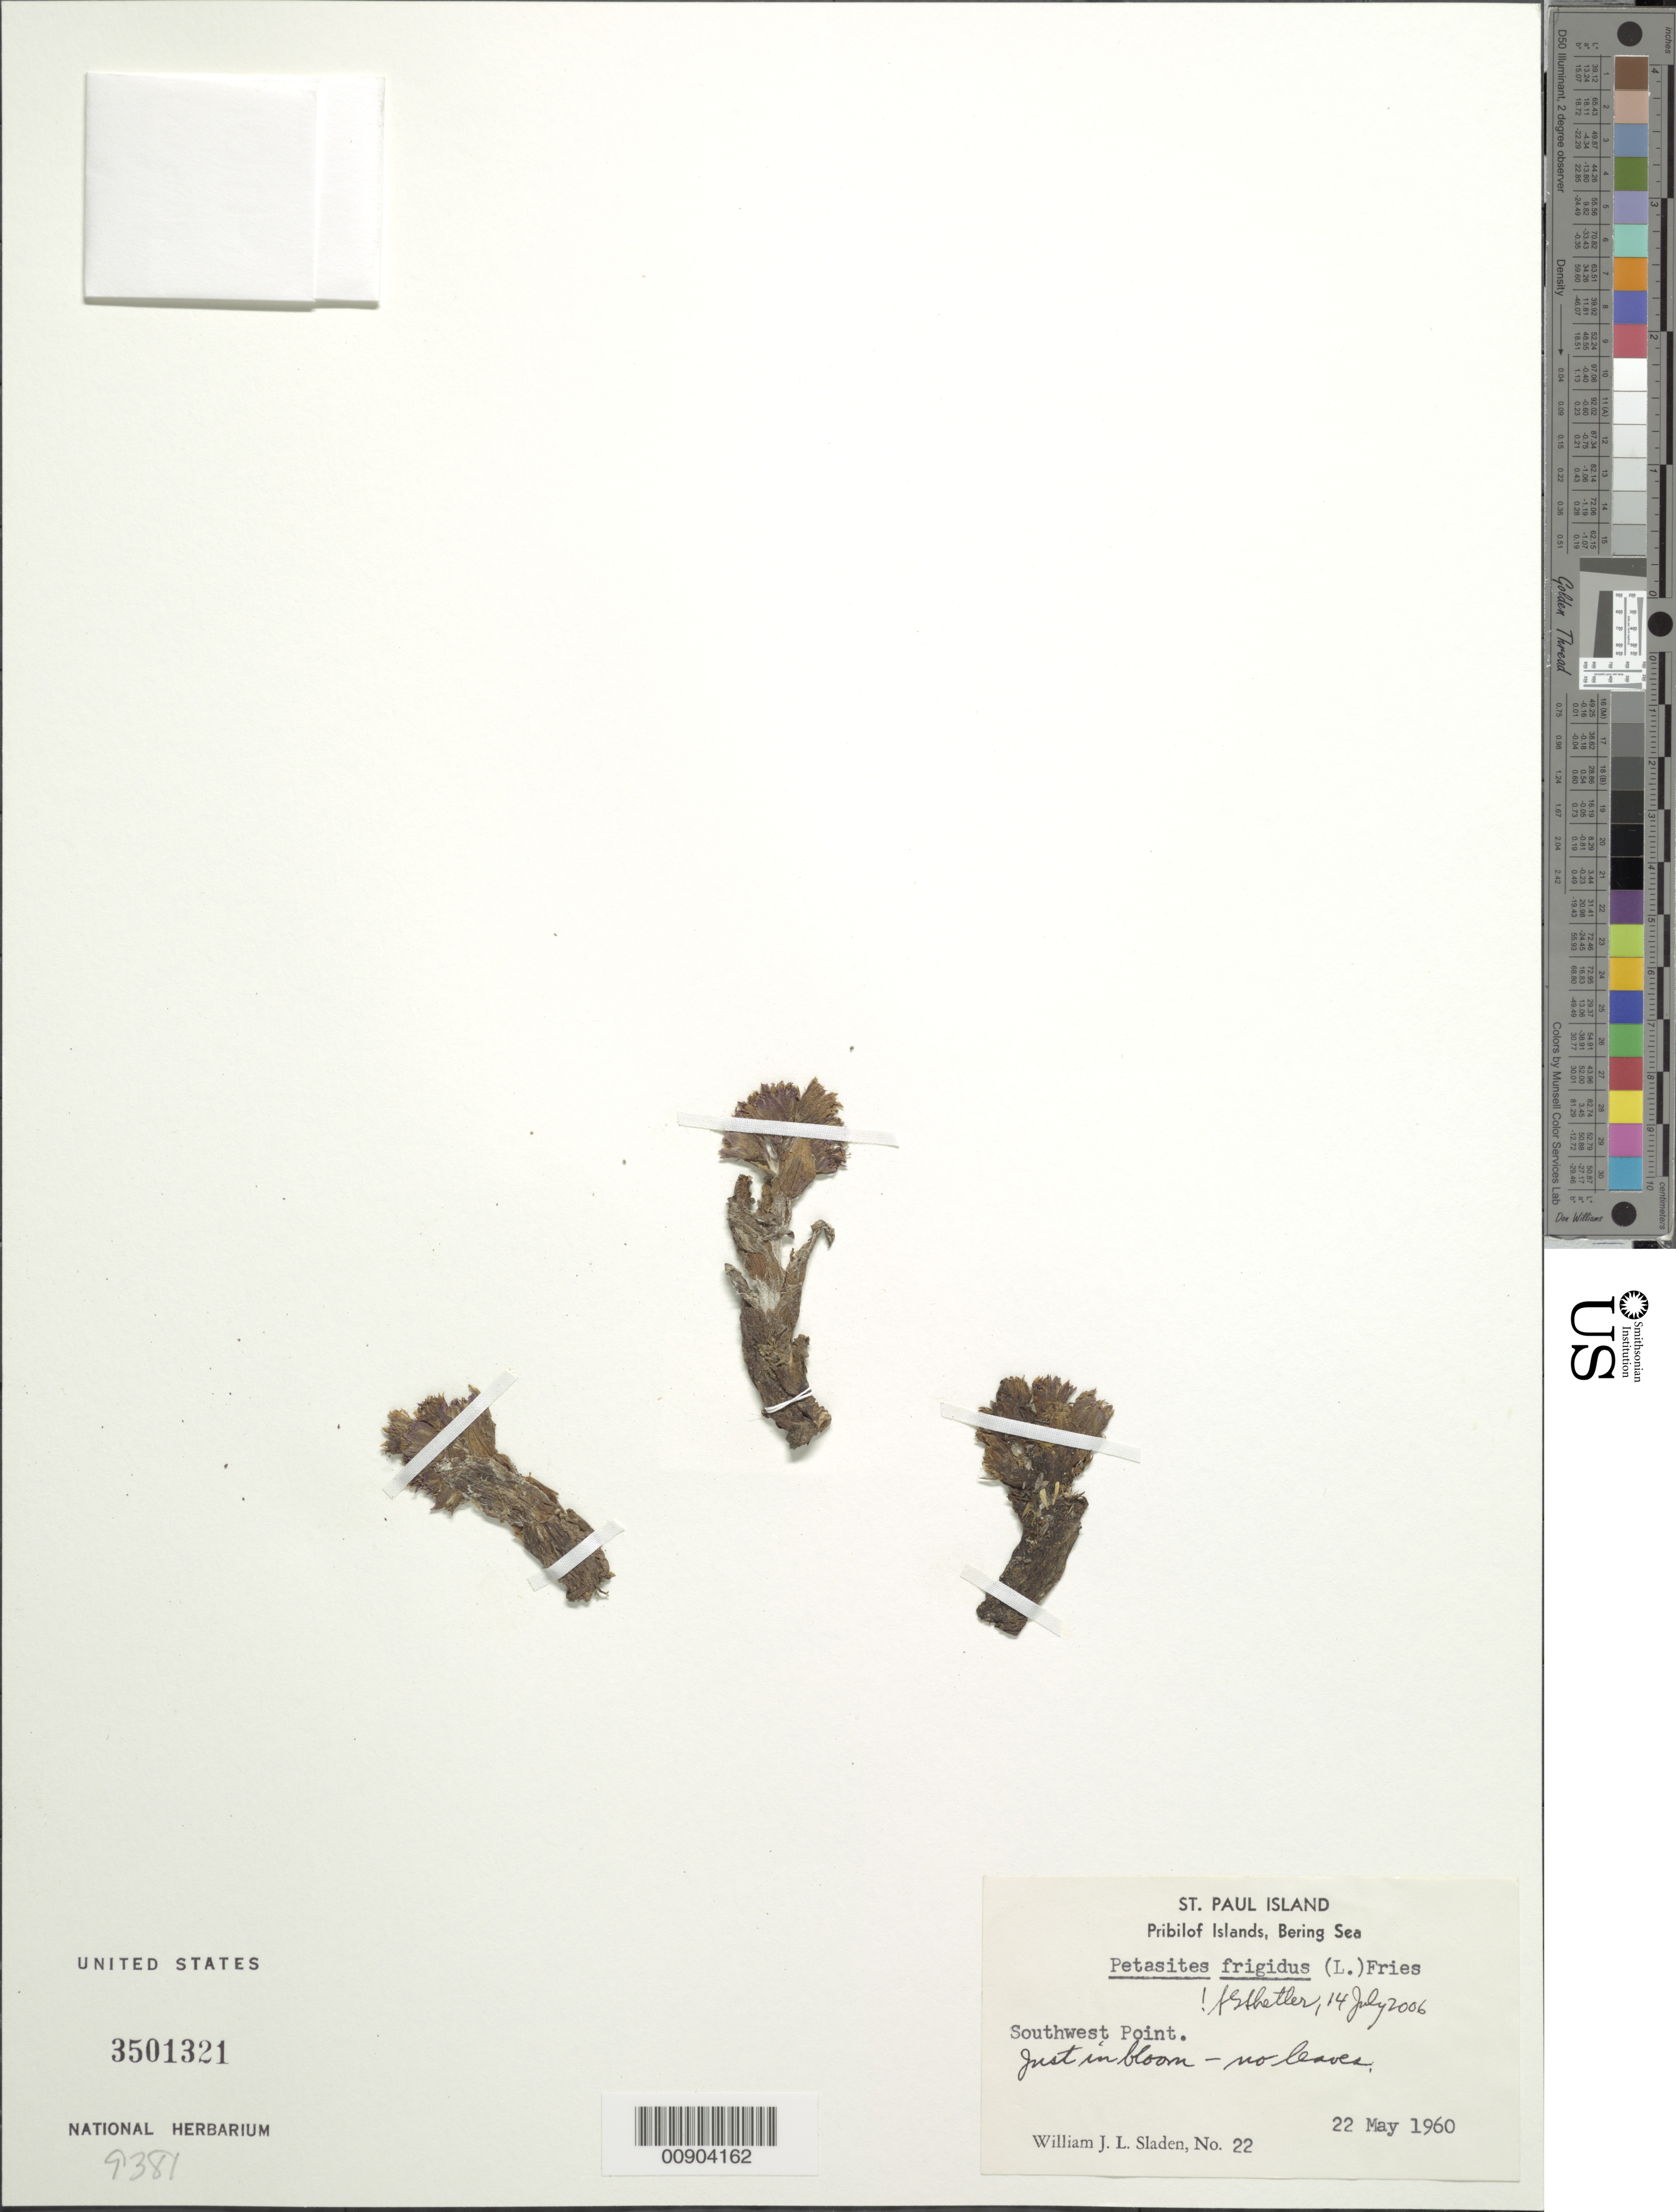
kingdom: Plantae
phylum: Tracheophyta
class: Magnoliopsida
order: Asterales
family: Asteraceae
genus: Petasites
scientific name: Petasites frigidus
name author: (L.) Fr.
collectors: W. Sladen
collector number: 22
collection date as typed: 22 May 1960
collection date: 1960-05-22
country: United States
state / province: Alaska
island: St. Paul Island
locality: Southwest Point., Bering Sea, Pribilof Islands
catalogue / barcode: US 3501321